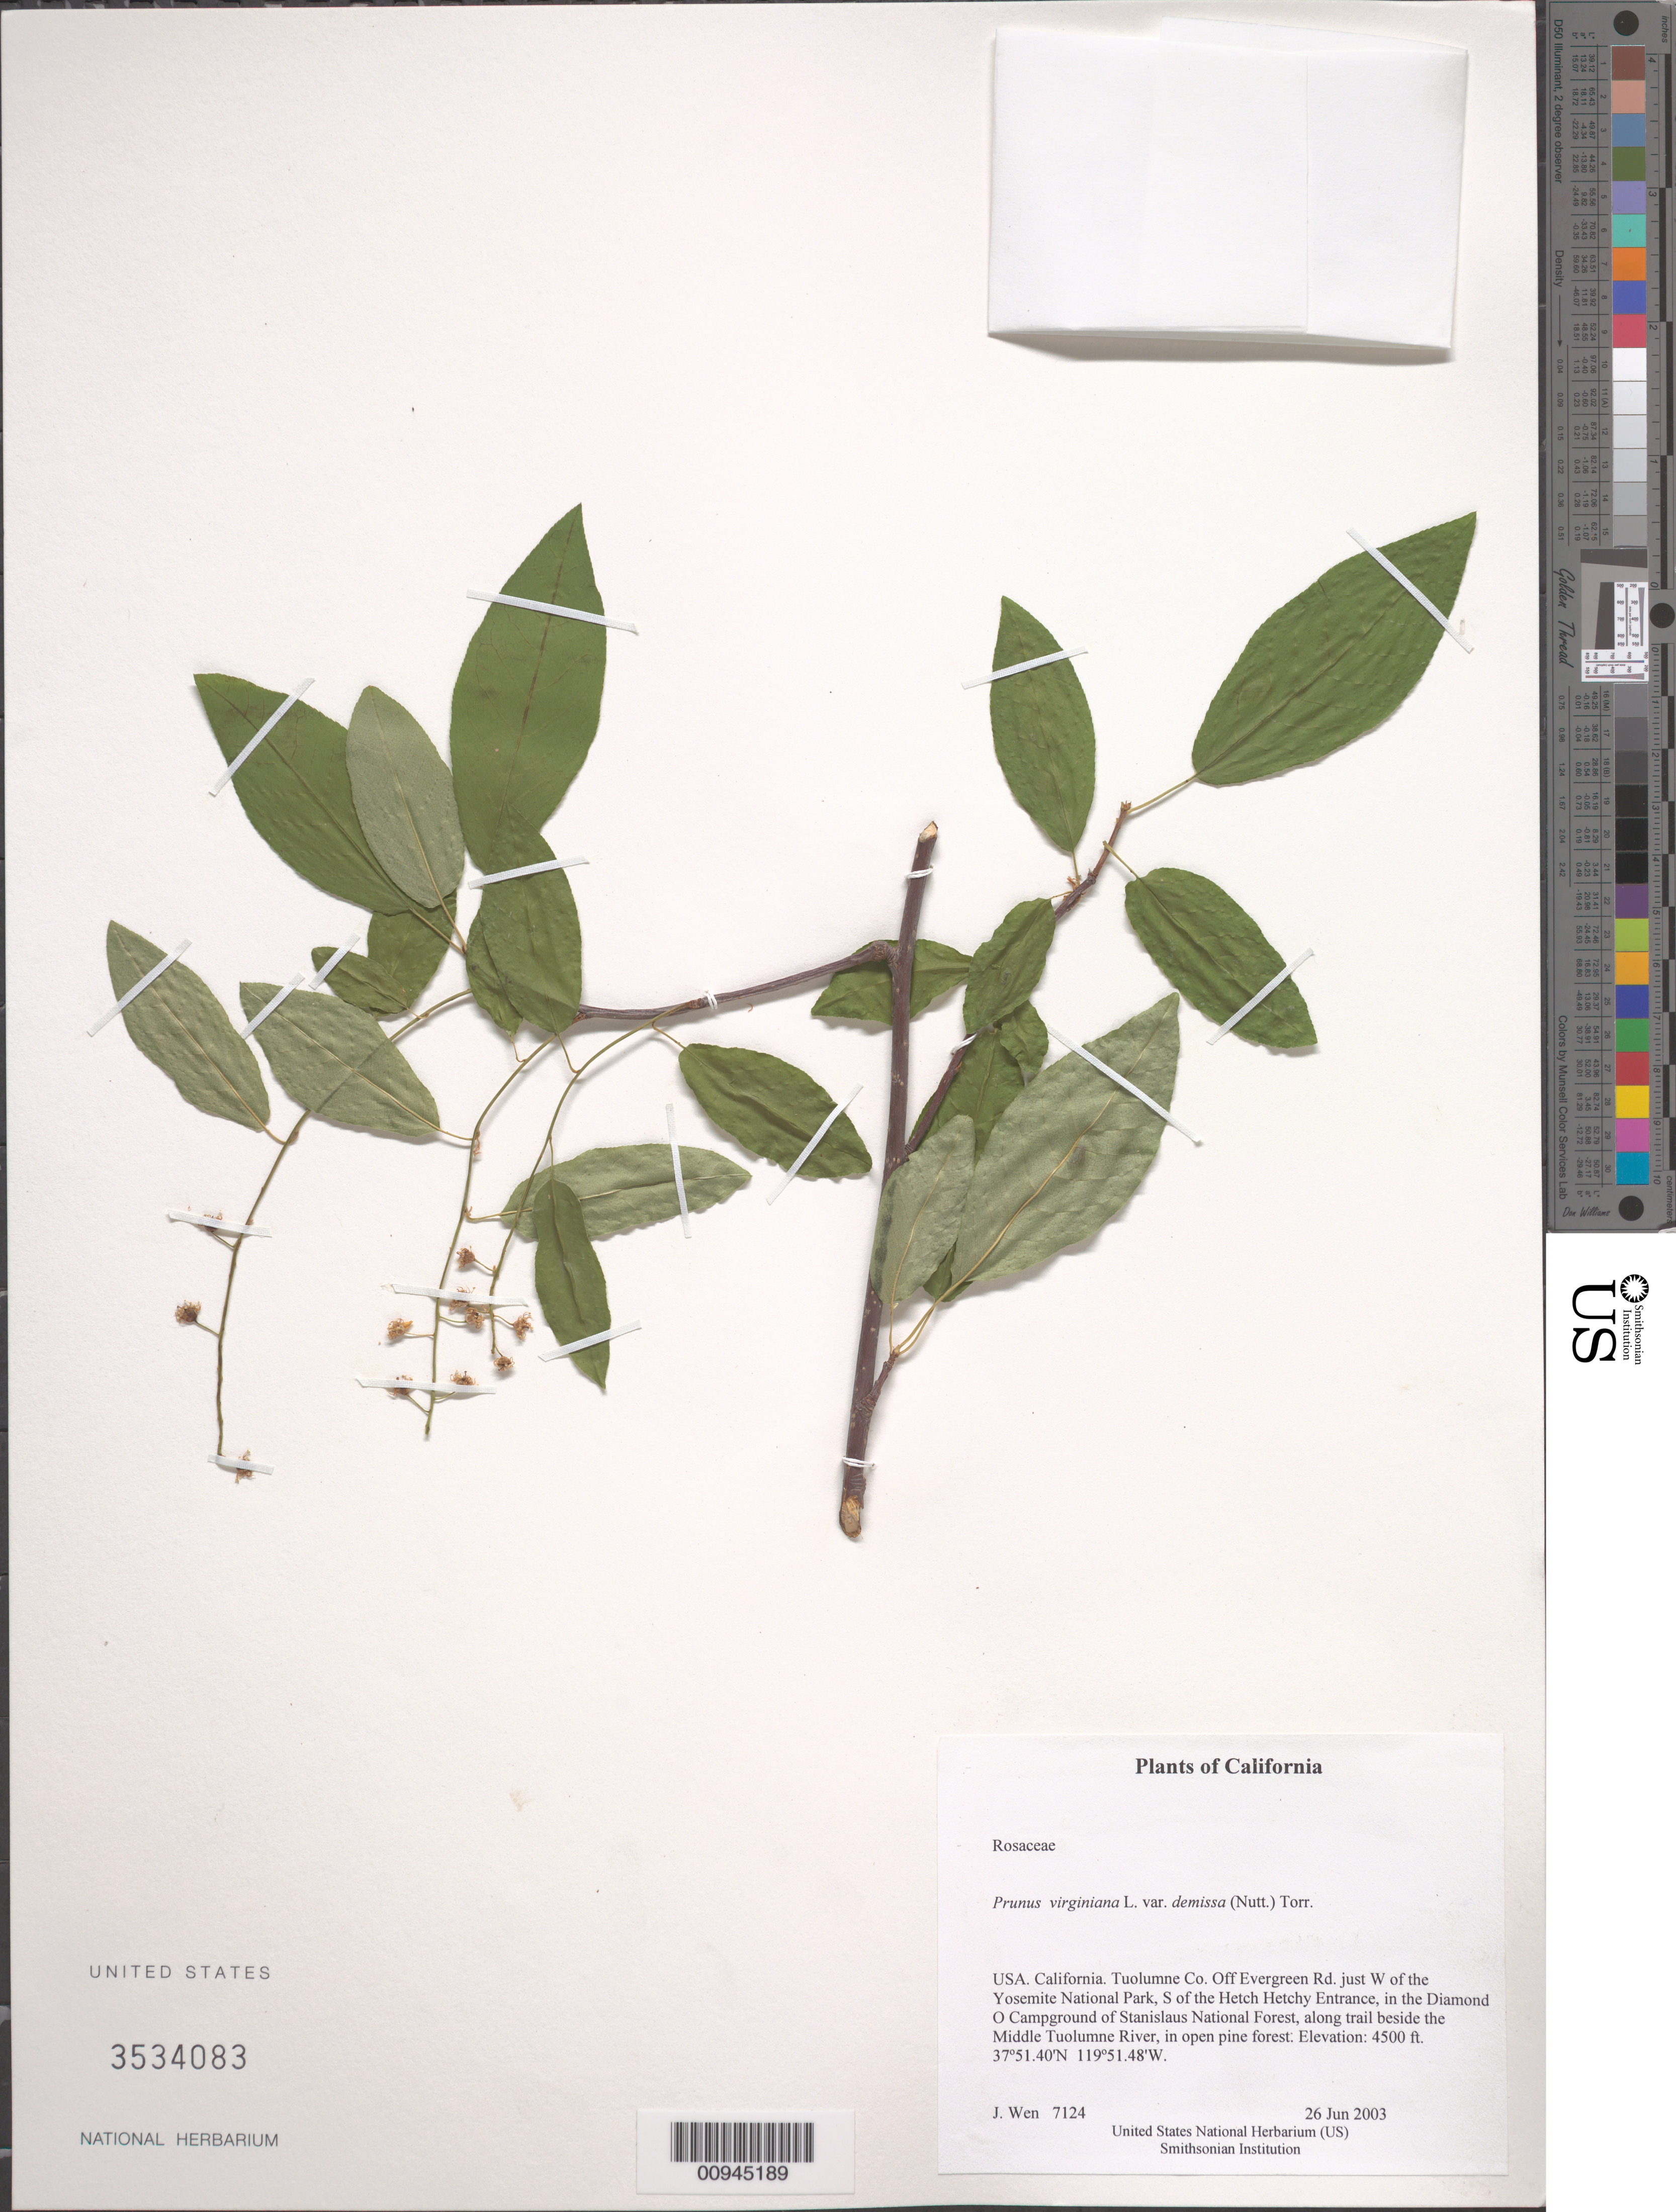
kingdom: Plantae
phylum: Tracheophyta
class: Magnoliopsida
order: Rosales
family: Rosaceae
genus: Prunus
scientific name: Prunus virginiana var. demissa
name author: (Nutt.) Torr.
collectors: J. Wen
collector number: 7124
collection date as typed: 26 Jun 2003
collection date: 2003-06-26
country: United States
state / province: California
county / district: Tuolumne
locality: Off Evergreen Rd. just W of the Yosemite National Park, S of the Hetch Hetchy Entrance, in the Diamond O Campground of Stanislaus National Forest, along trail beside the Middle Tuolumne River, in open pine forest.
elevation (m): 1372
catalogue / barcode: US 3534083